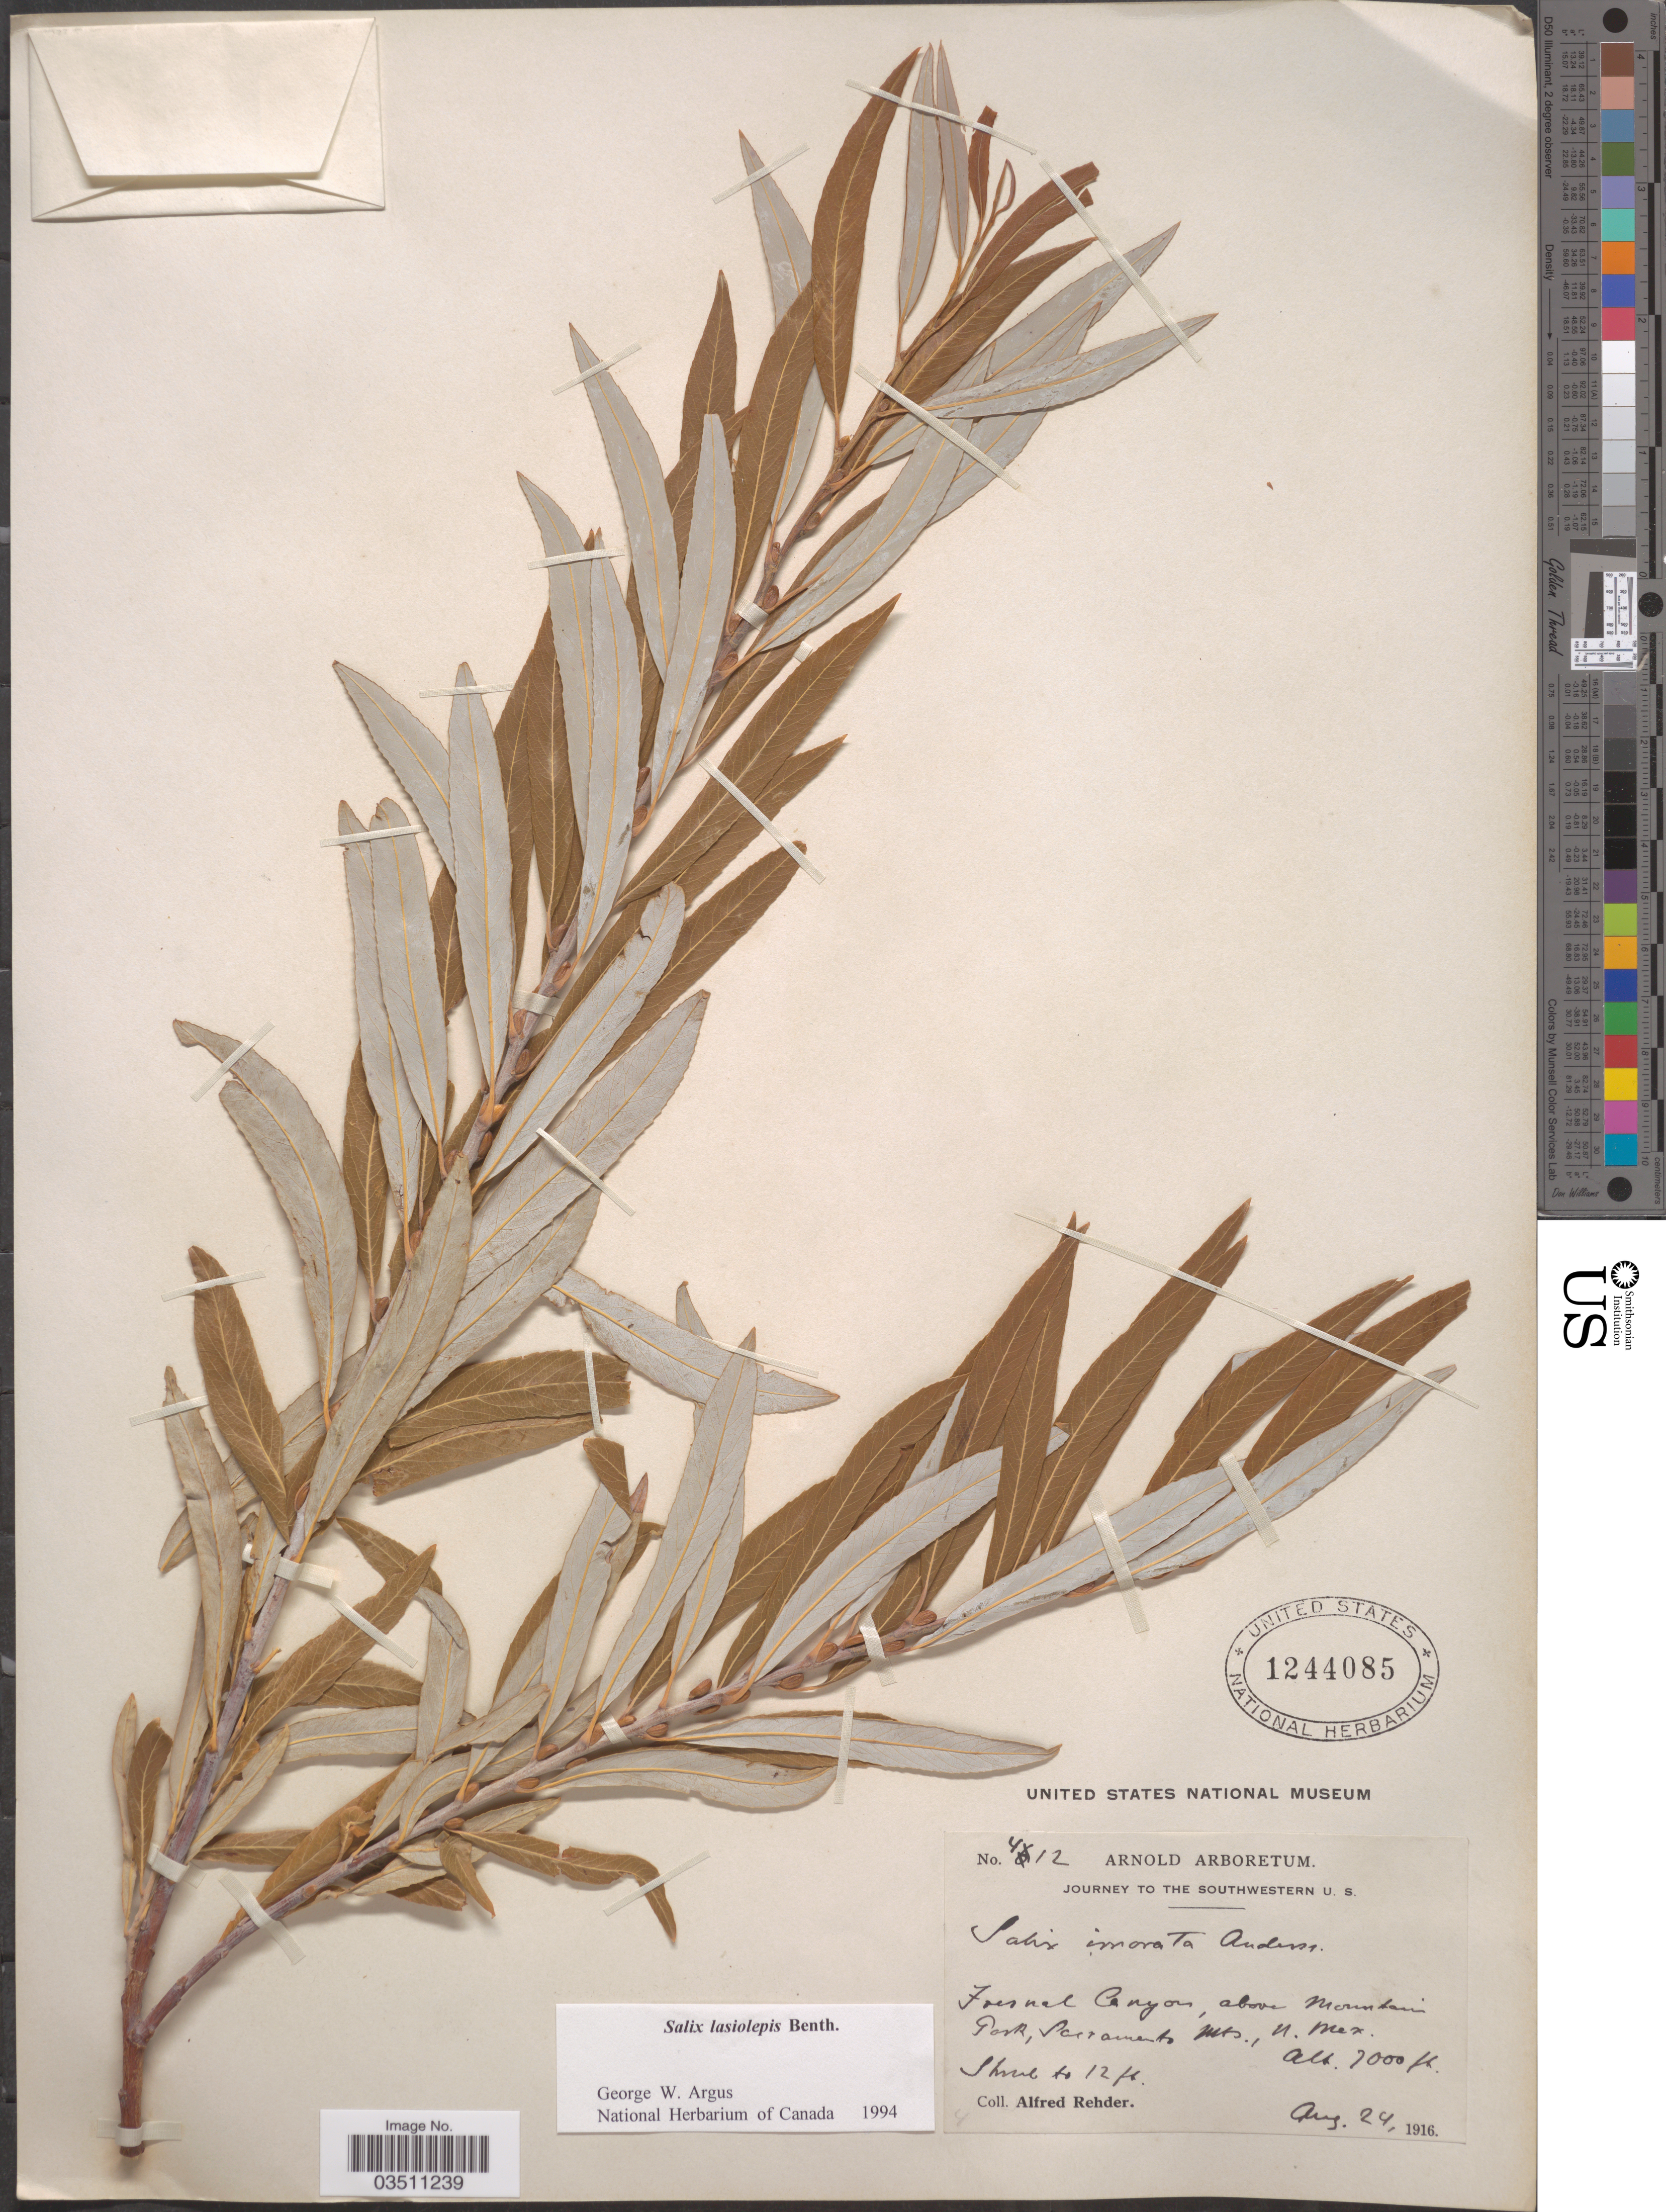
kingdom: Plantae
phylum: Tracheophyta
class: Magnoliopsida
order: Malpighiales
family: Salicaceae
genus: Salix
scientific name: Salix lasiolepis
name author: Benth.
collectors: A. Rehder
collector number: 412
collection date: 1916-08-24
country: United States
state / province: New Mexico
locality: The Southwestern U. S. Fresnal Canyon, above Mountain Park, Sacrmento Mts.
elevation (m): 2134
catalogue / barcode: US 1244085